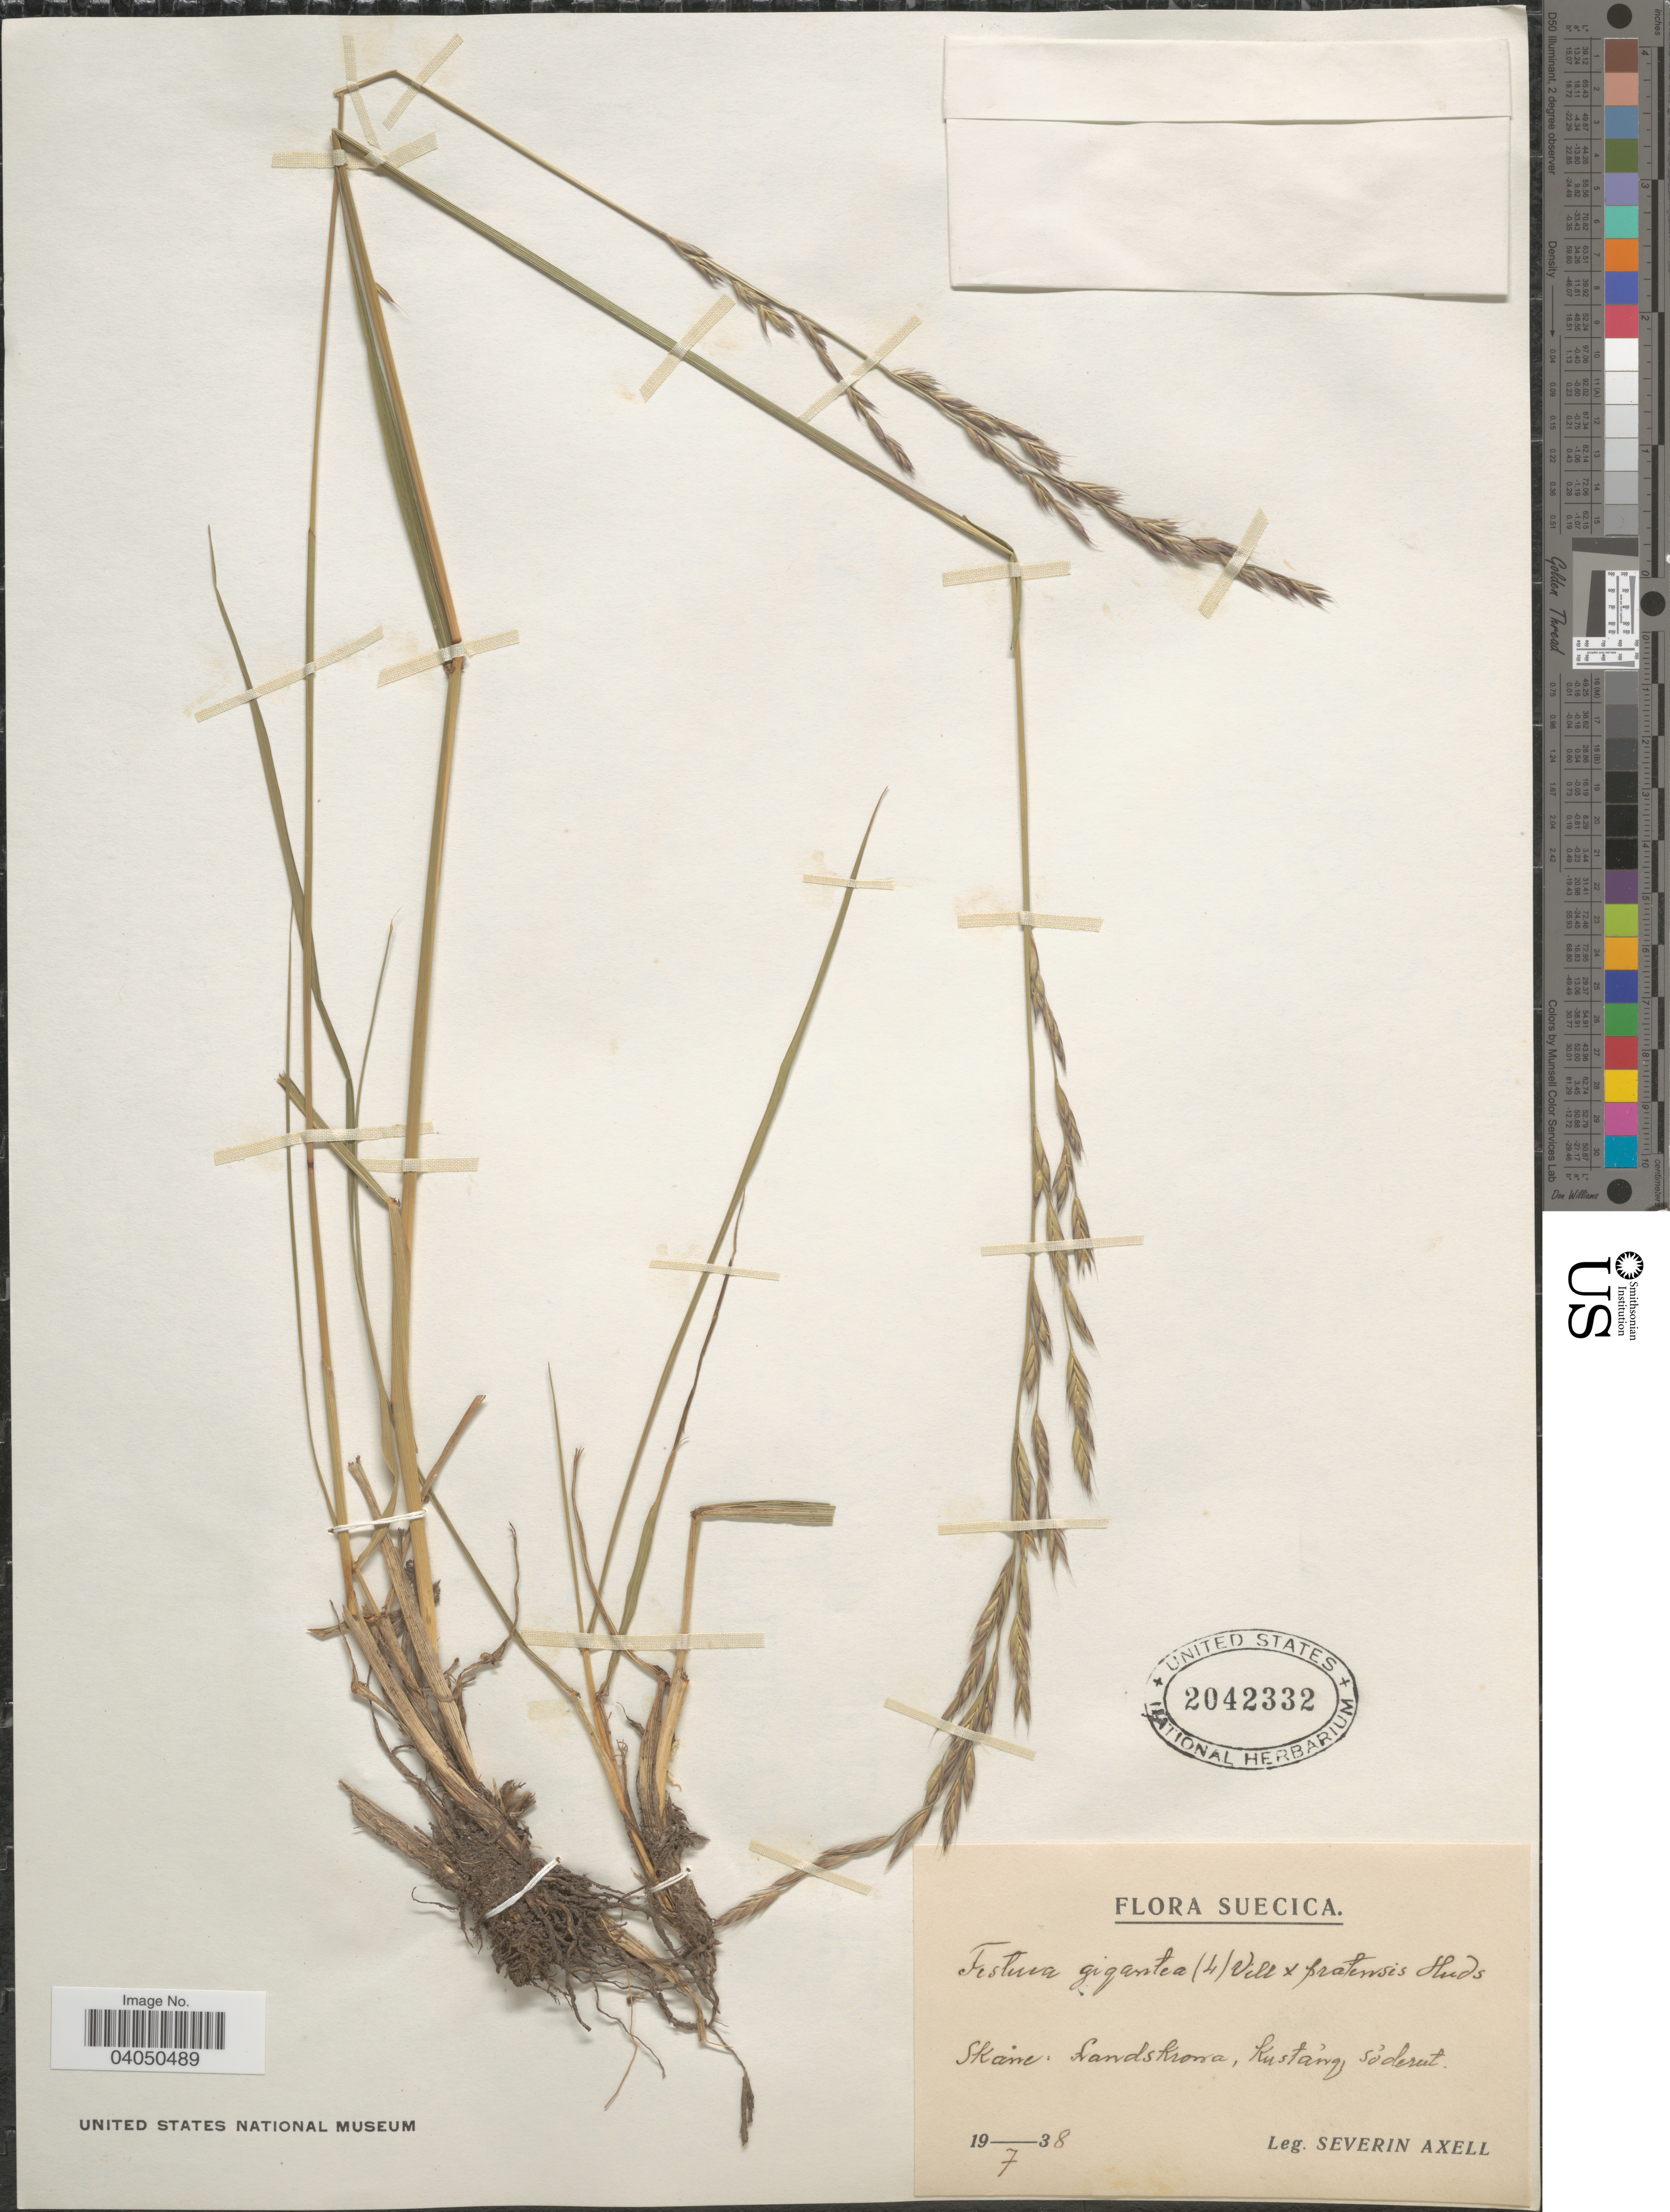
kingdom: Plantae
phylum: Tracheophyta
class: Liliopsida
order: Poales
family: Poaceae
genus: Festuca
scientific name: Festuca sp.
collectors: S. Axell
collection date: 1938-07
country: Sweden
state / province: Skåne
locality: Suecica. Svärdsklova, Kuståwq, Söderto.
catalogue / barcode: US 2042332